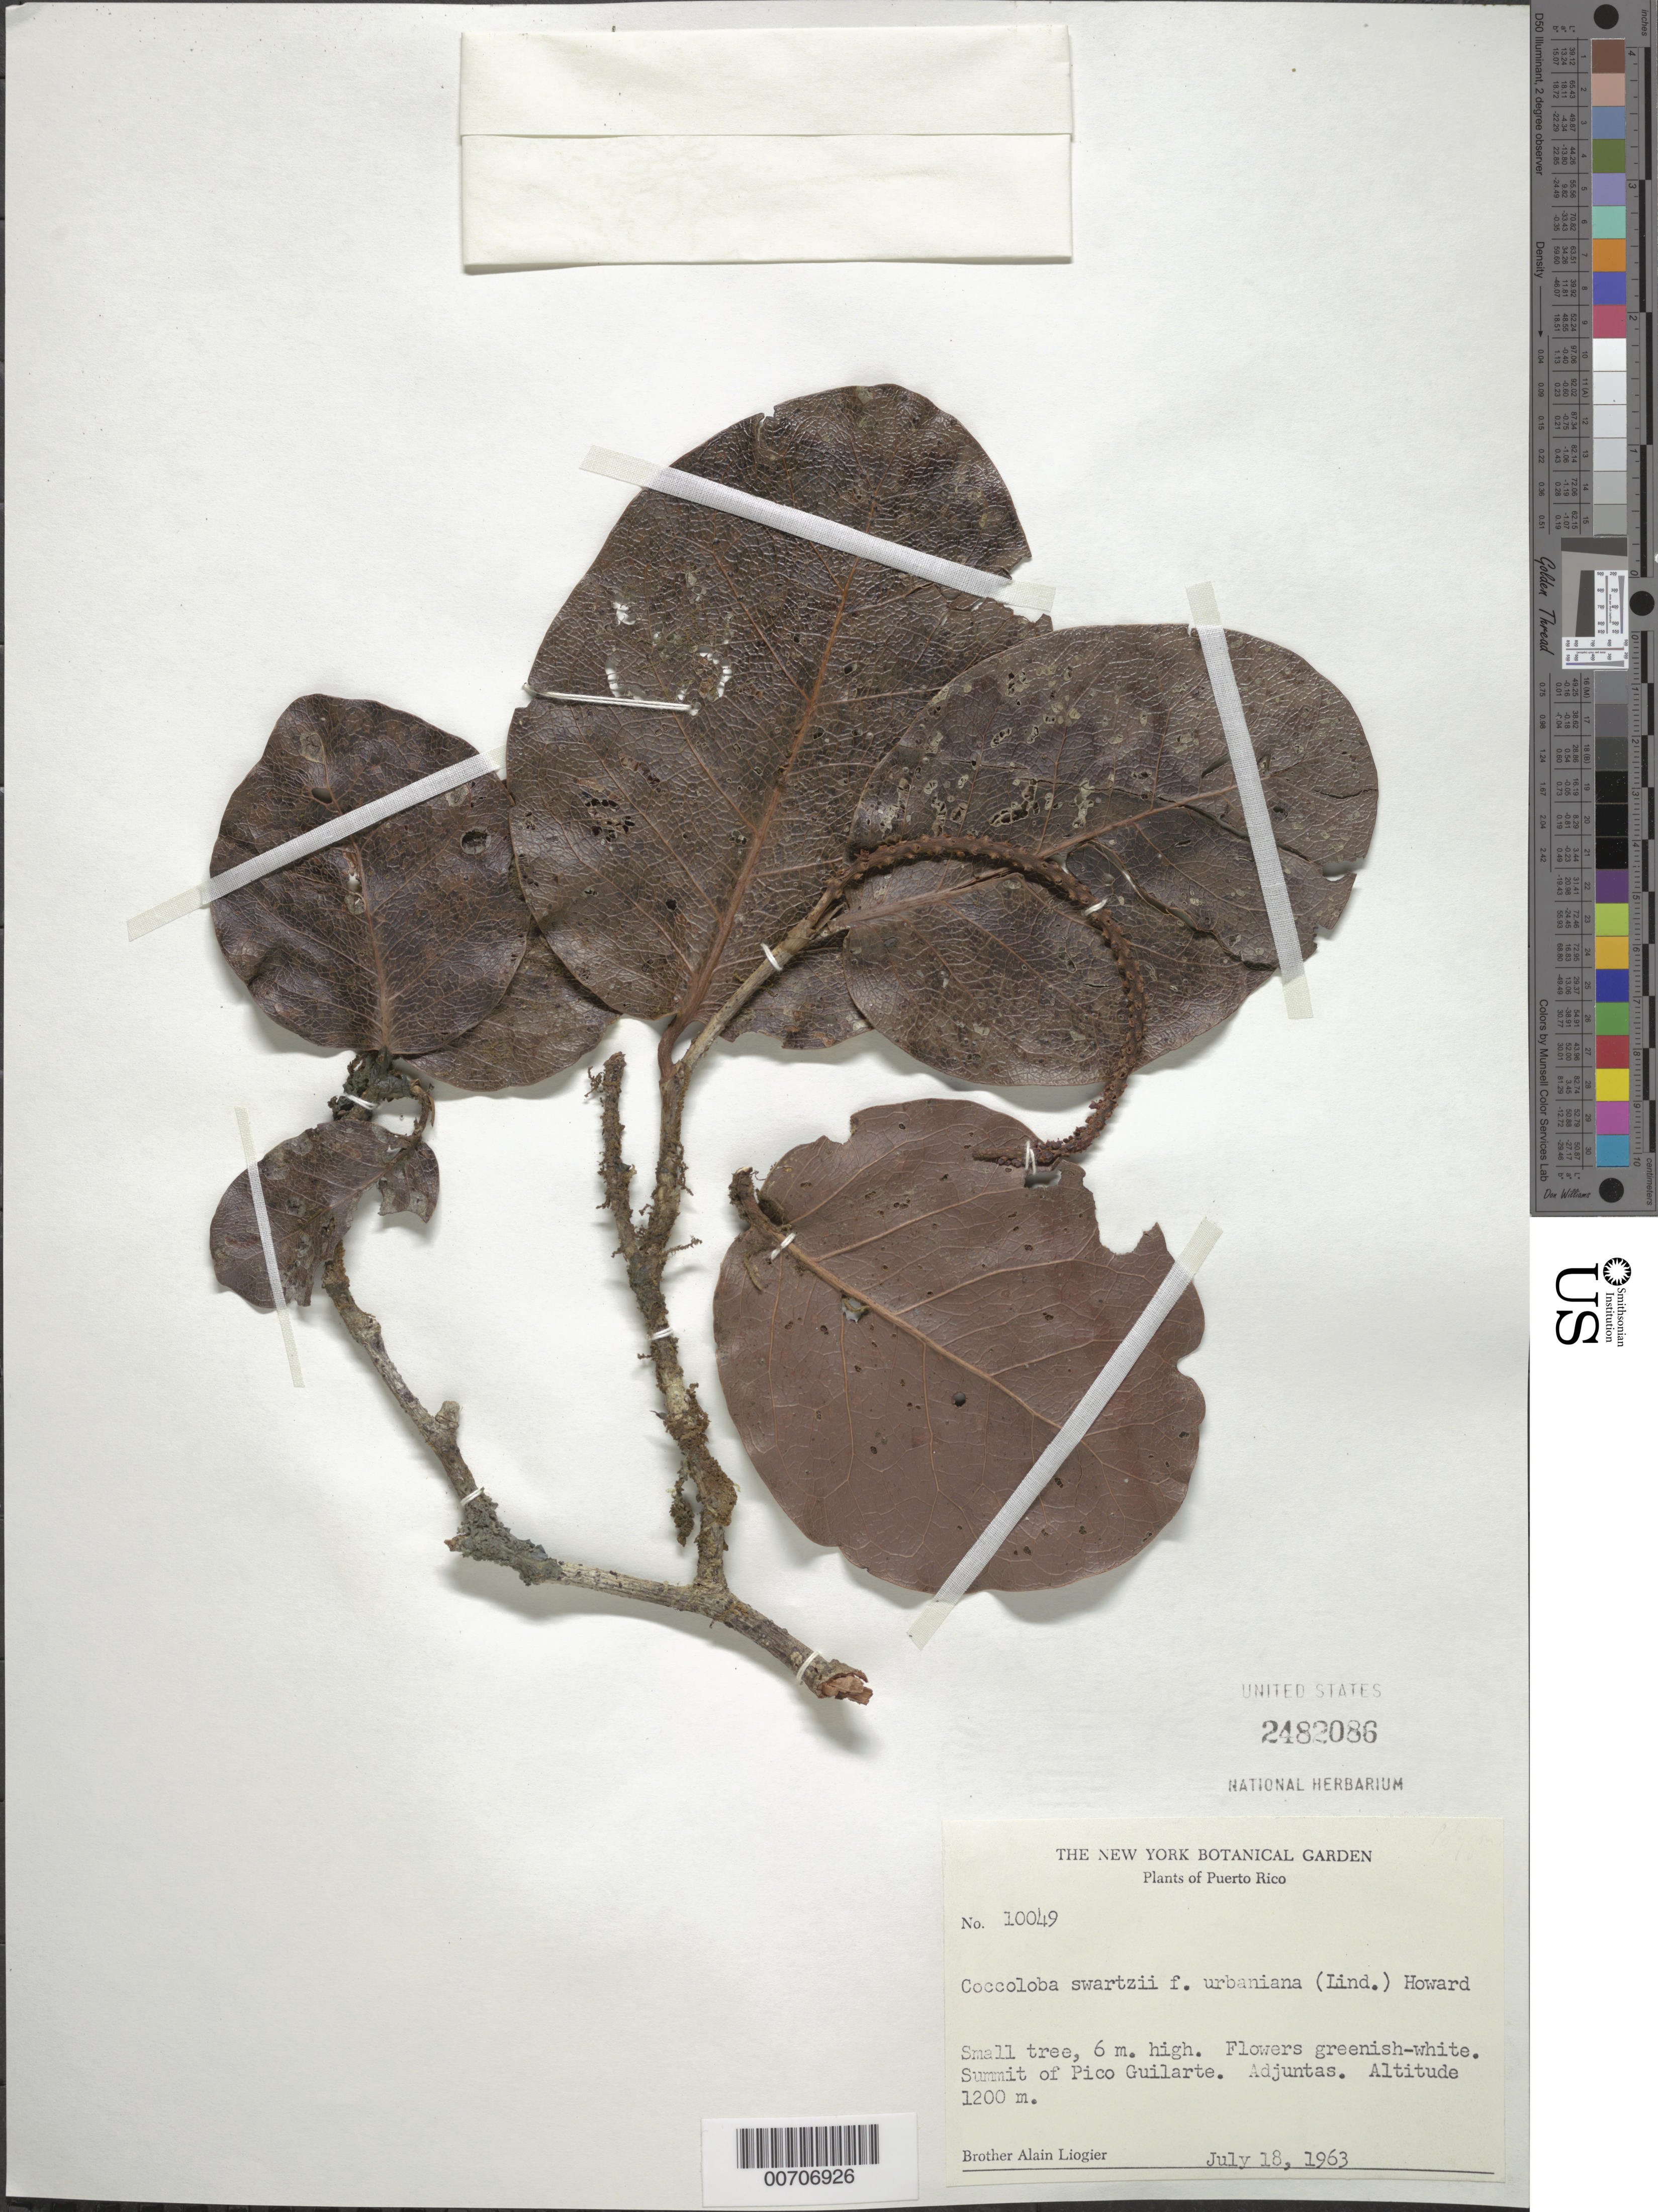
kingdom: Plantae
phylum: Tracheophyta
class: Magnoliopsida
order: Caryophyllales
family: Polygonaceae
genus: Coccoloba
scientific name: Coccoloba swartzii f. urbaniana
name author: (Linden) R.A. Howard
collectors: A. H. Liogier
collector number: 10049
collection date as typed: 18 Jul 1963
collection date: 1963-07-18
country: Puerto Rico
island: Greater Antilles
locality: Adjuntas, summit of Pico Guilarte.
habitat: Summit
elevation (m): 1200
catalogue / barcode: US 2482086